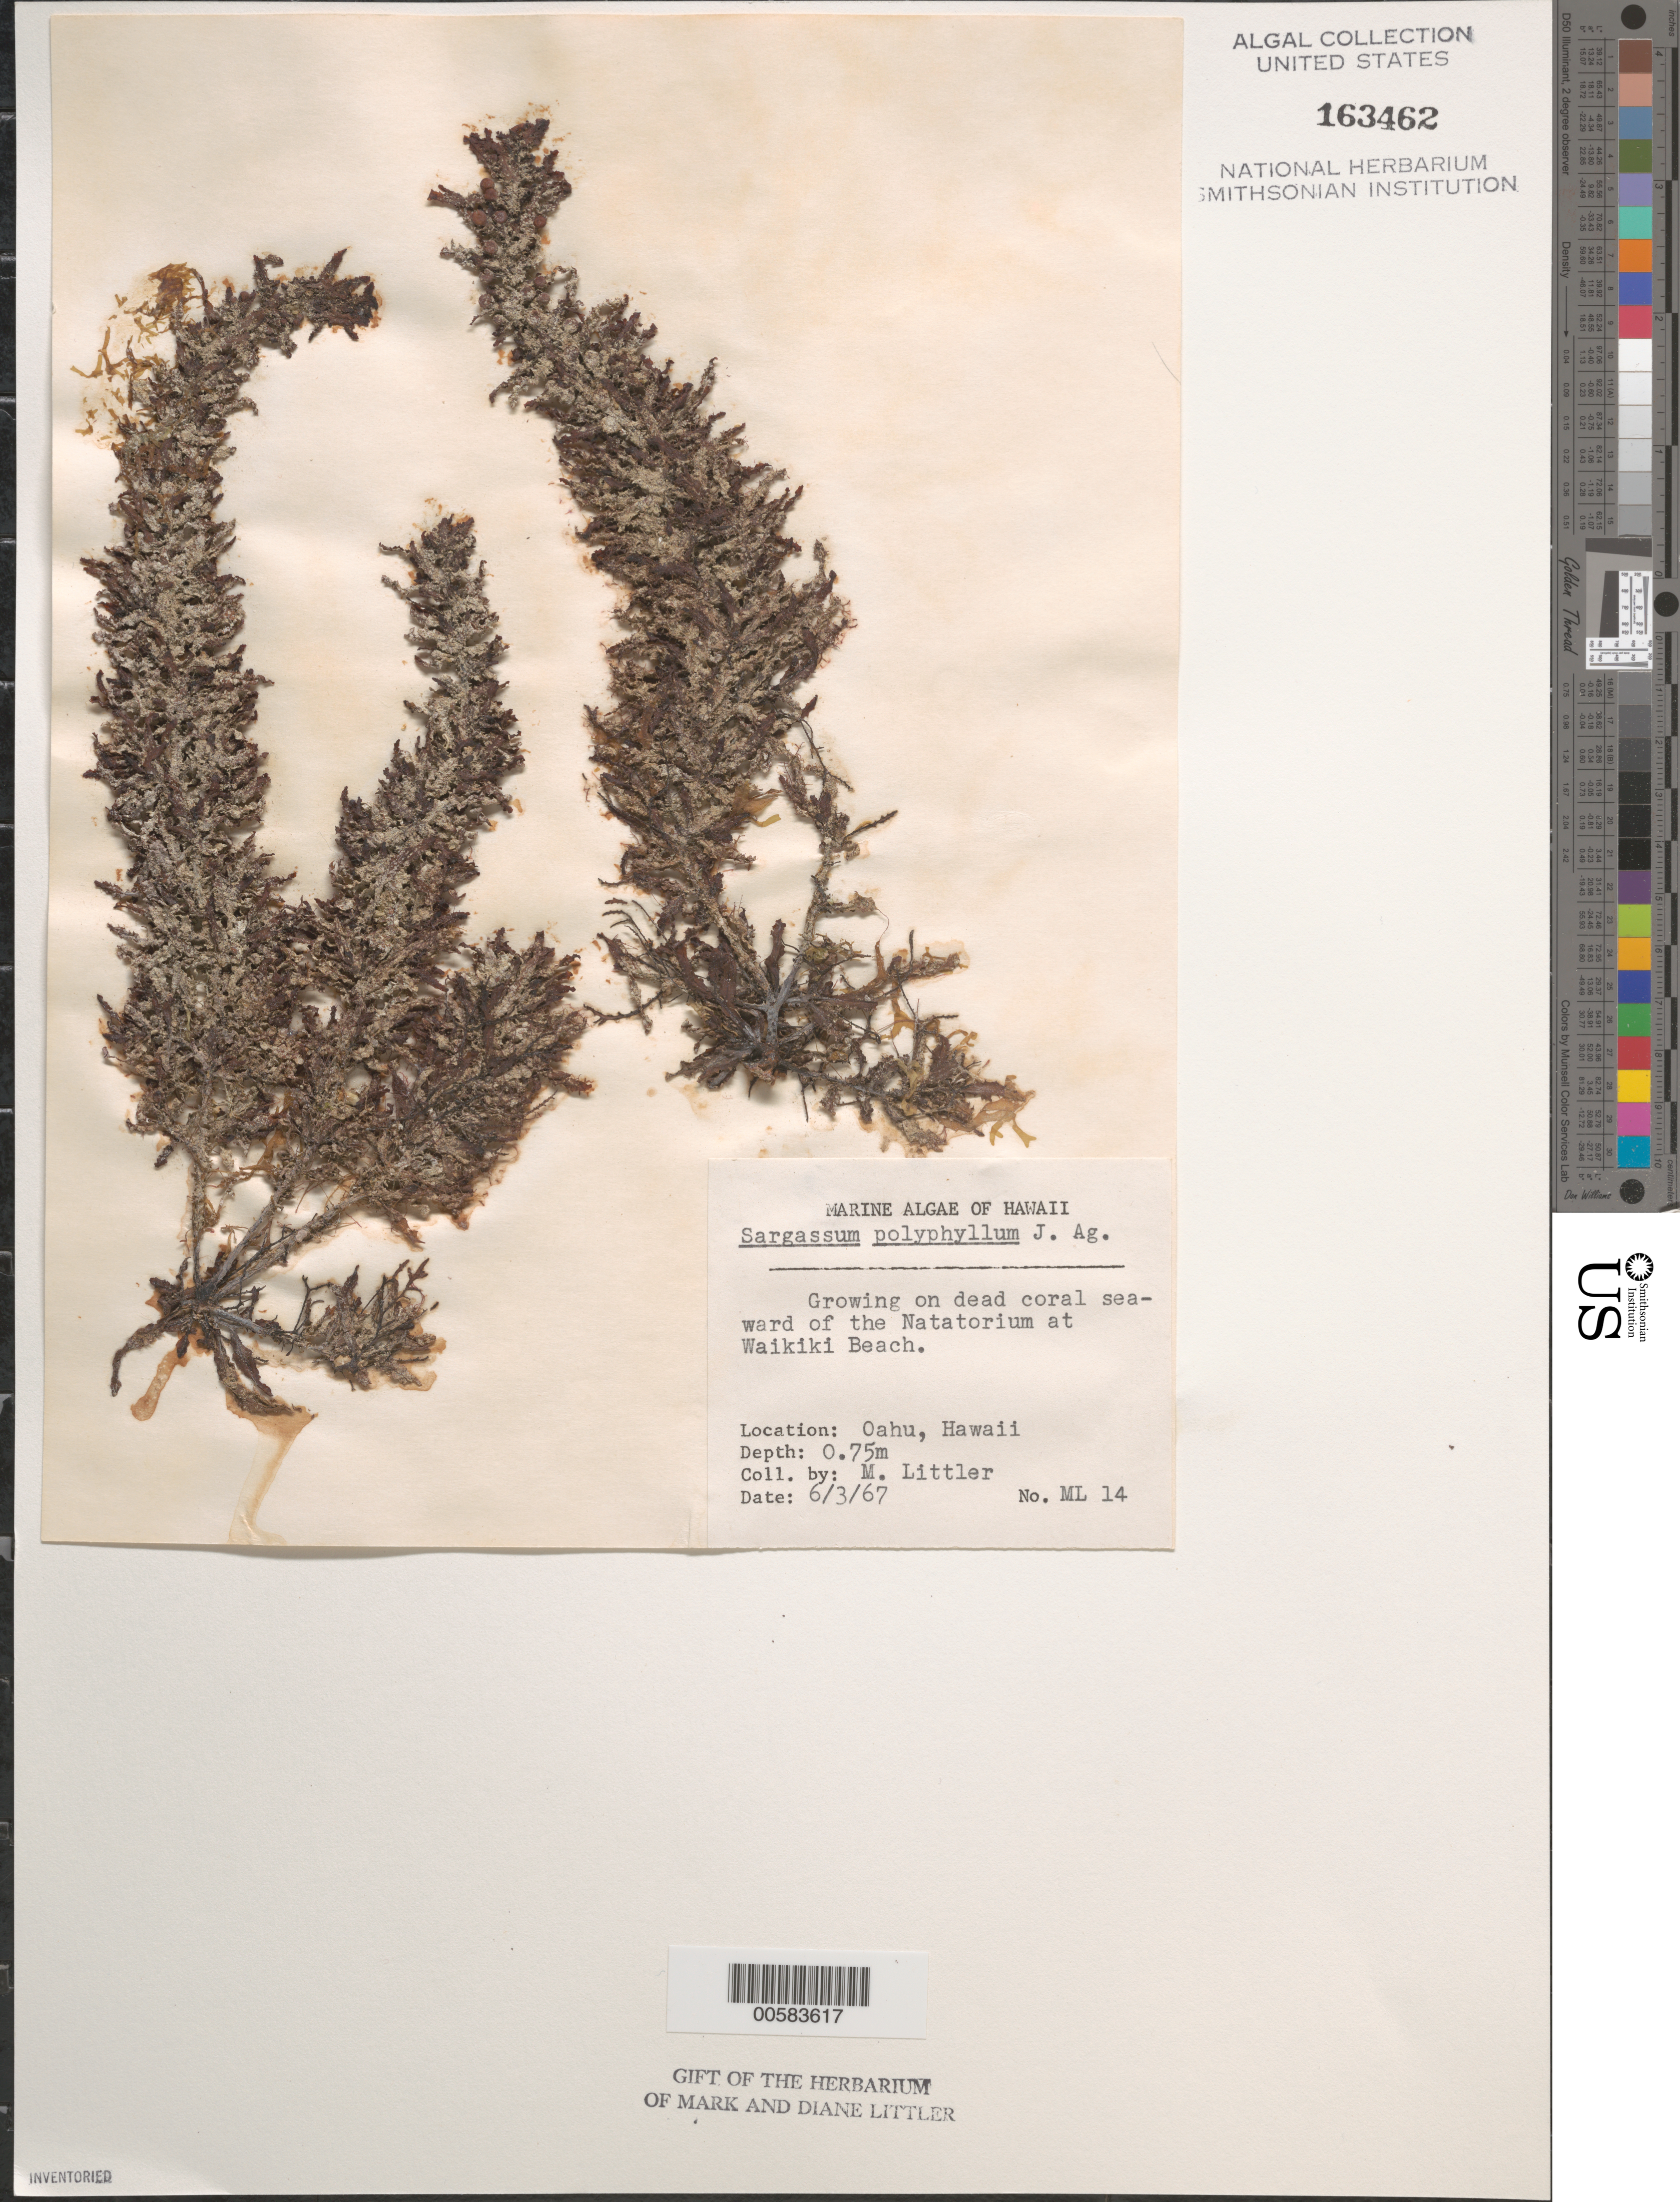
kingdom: Chromista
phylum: Ochrophyta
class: Phaeophyceae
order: Fucales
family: Sargassaceae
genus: Sargassum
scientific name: Sargassum polyphyllum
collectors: M. M. Littler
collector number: ML 14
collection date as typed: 03 Jun 1967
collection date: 1967-06-03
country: United States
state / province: Hawaii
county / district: Honolulu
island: Oahu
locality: Waikiki Beach near Natatorium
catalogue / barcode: US 163462